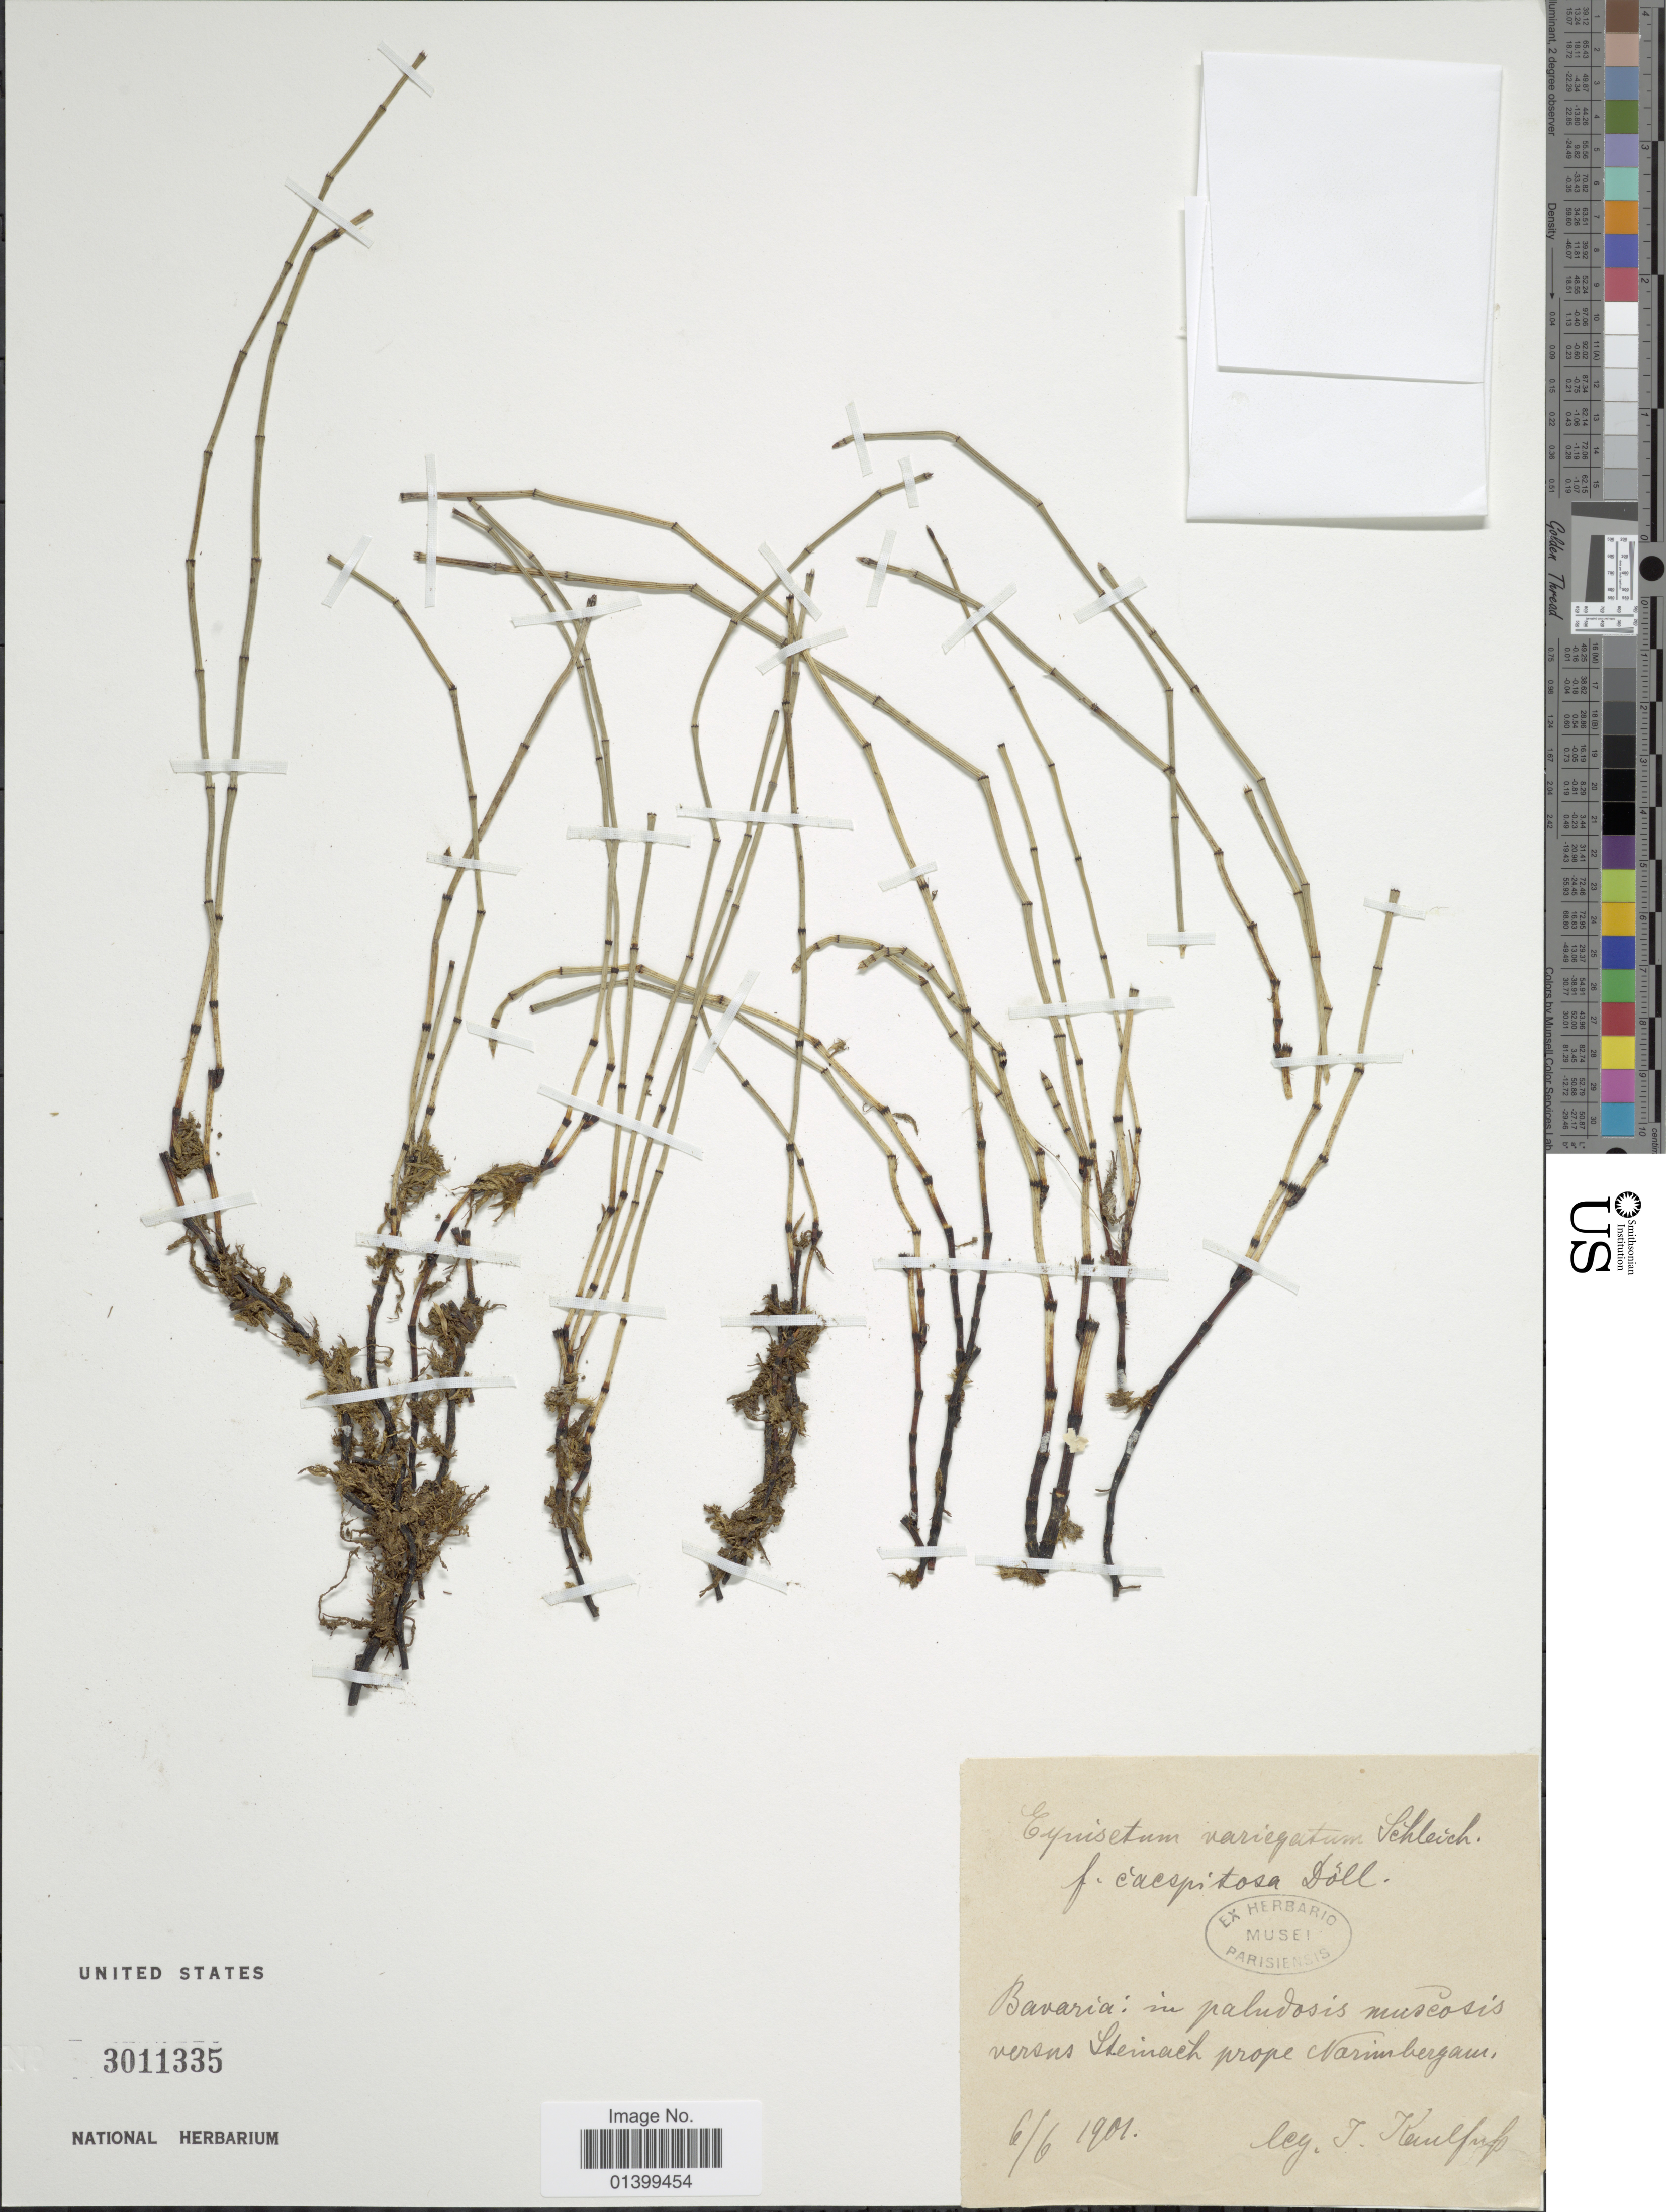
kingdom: Plantae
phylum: Tracheophyta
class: Polypodiopsida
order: Equisetales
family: Equisetaceae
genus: Equisetum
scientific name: Equisetum variegatum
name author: Schleich. ex F. Weber & D. Mohr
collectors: J. S. Kaulfuss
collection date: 1901-06-06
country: Germany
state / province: Bayern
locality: Bavaria: in paludosis museosis versus Steinach prope Narim bergam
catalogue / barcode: US 3011335